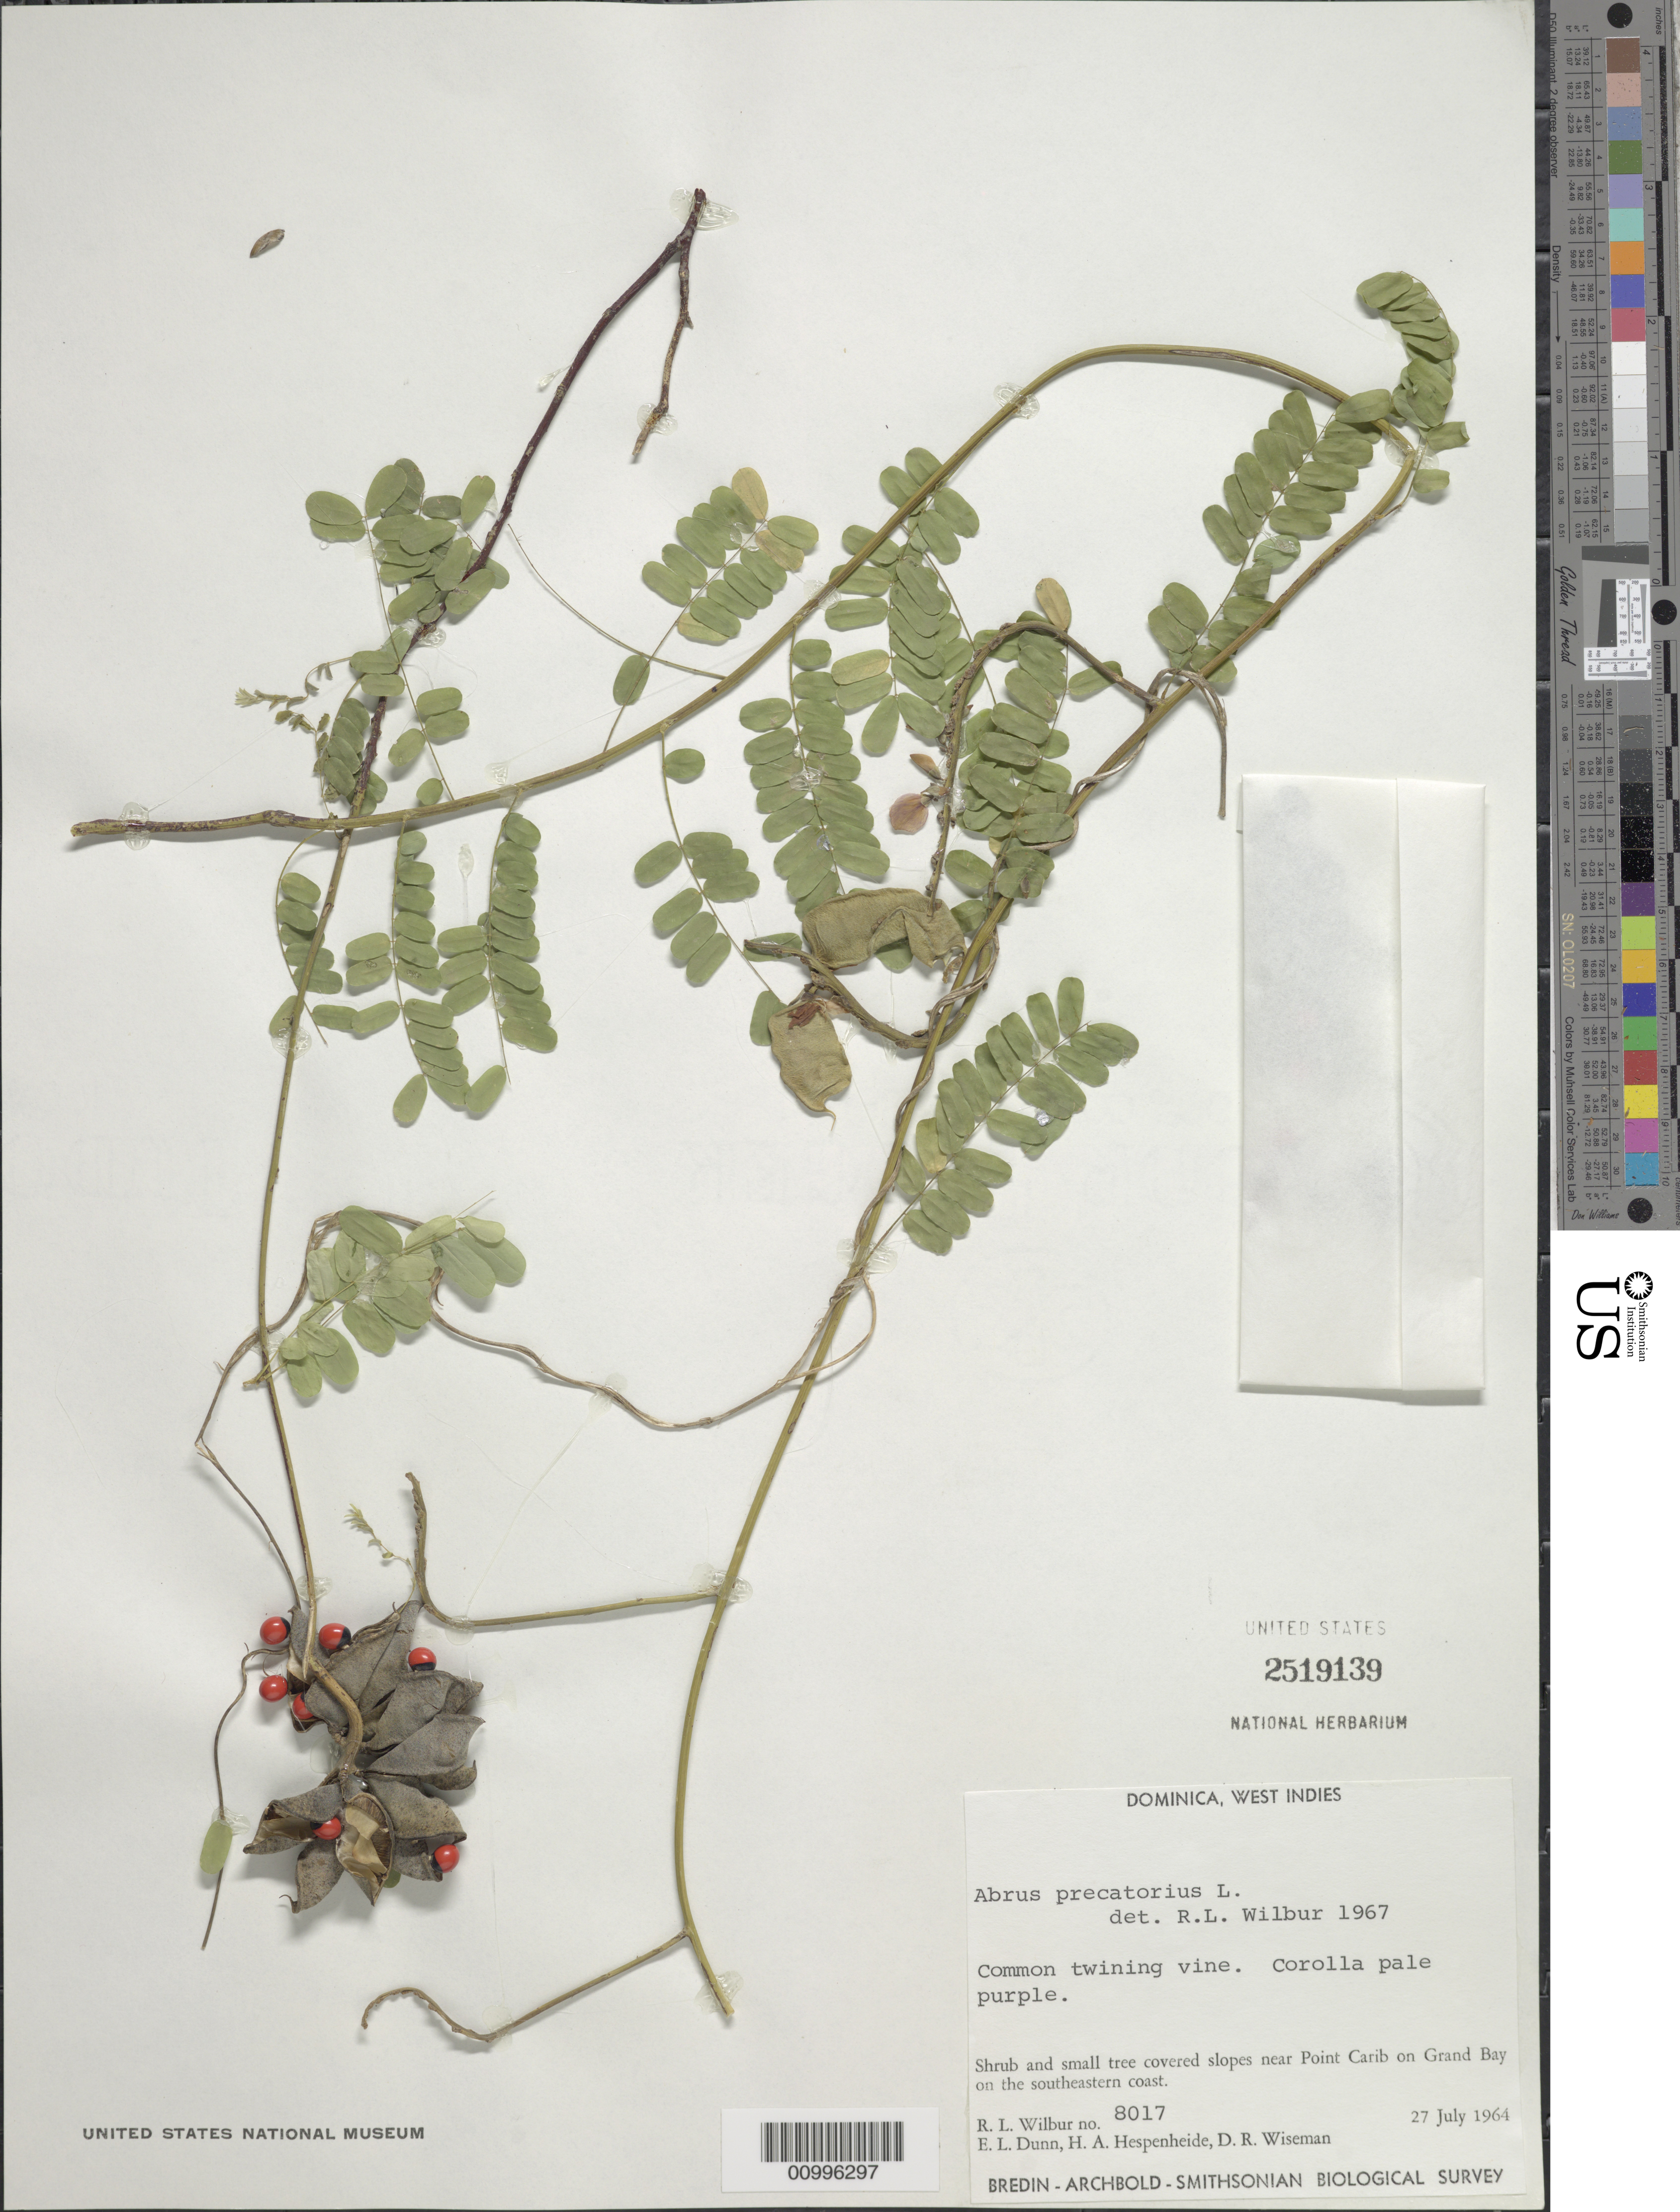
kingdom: Plantae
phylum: Tracheophyta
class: Magnoliopsida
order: Fabales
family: Fabaceae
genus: Abrus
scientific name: Abrus precatorius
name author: L.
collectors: R. L. Wilbur, E. Dunn, H. A. Hespenheide & D. R. Wiseman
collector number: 8017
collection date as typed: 27 Jul 1964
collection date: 1964-07-27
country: Dominica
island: Dominica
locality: shrub and small tree covered slopes near Point Carib on Grand Bay on the SE coast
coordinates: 0 N, 0 E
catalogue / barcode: US 2519139